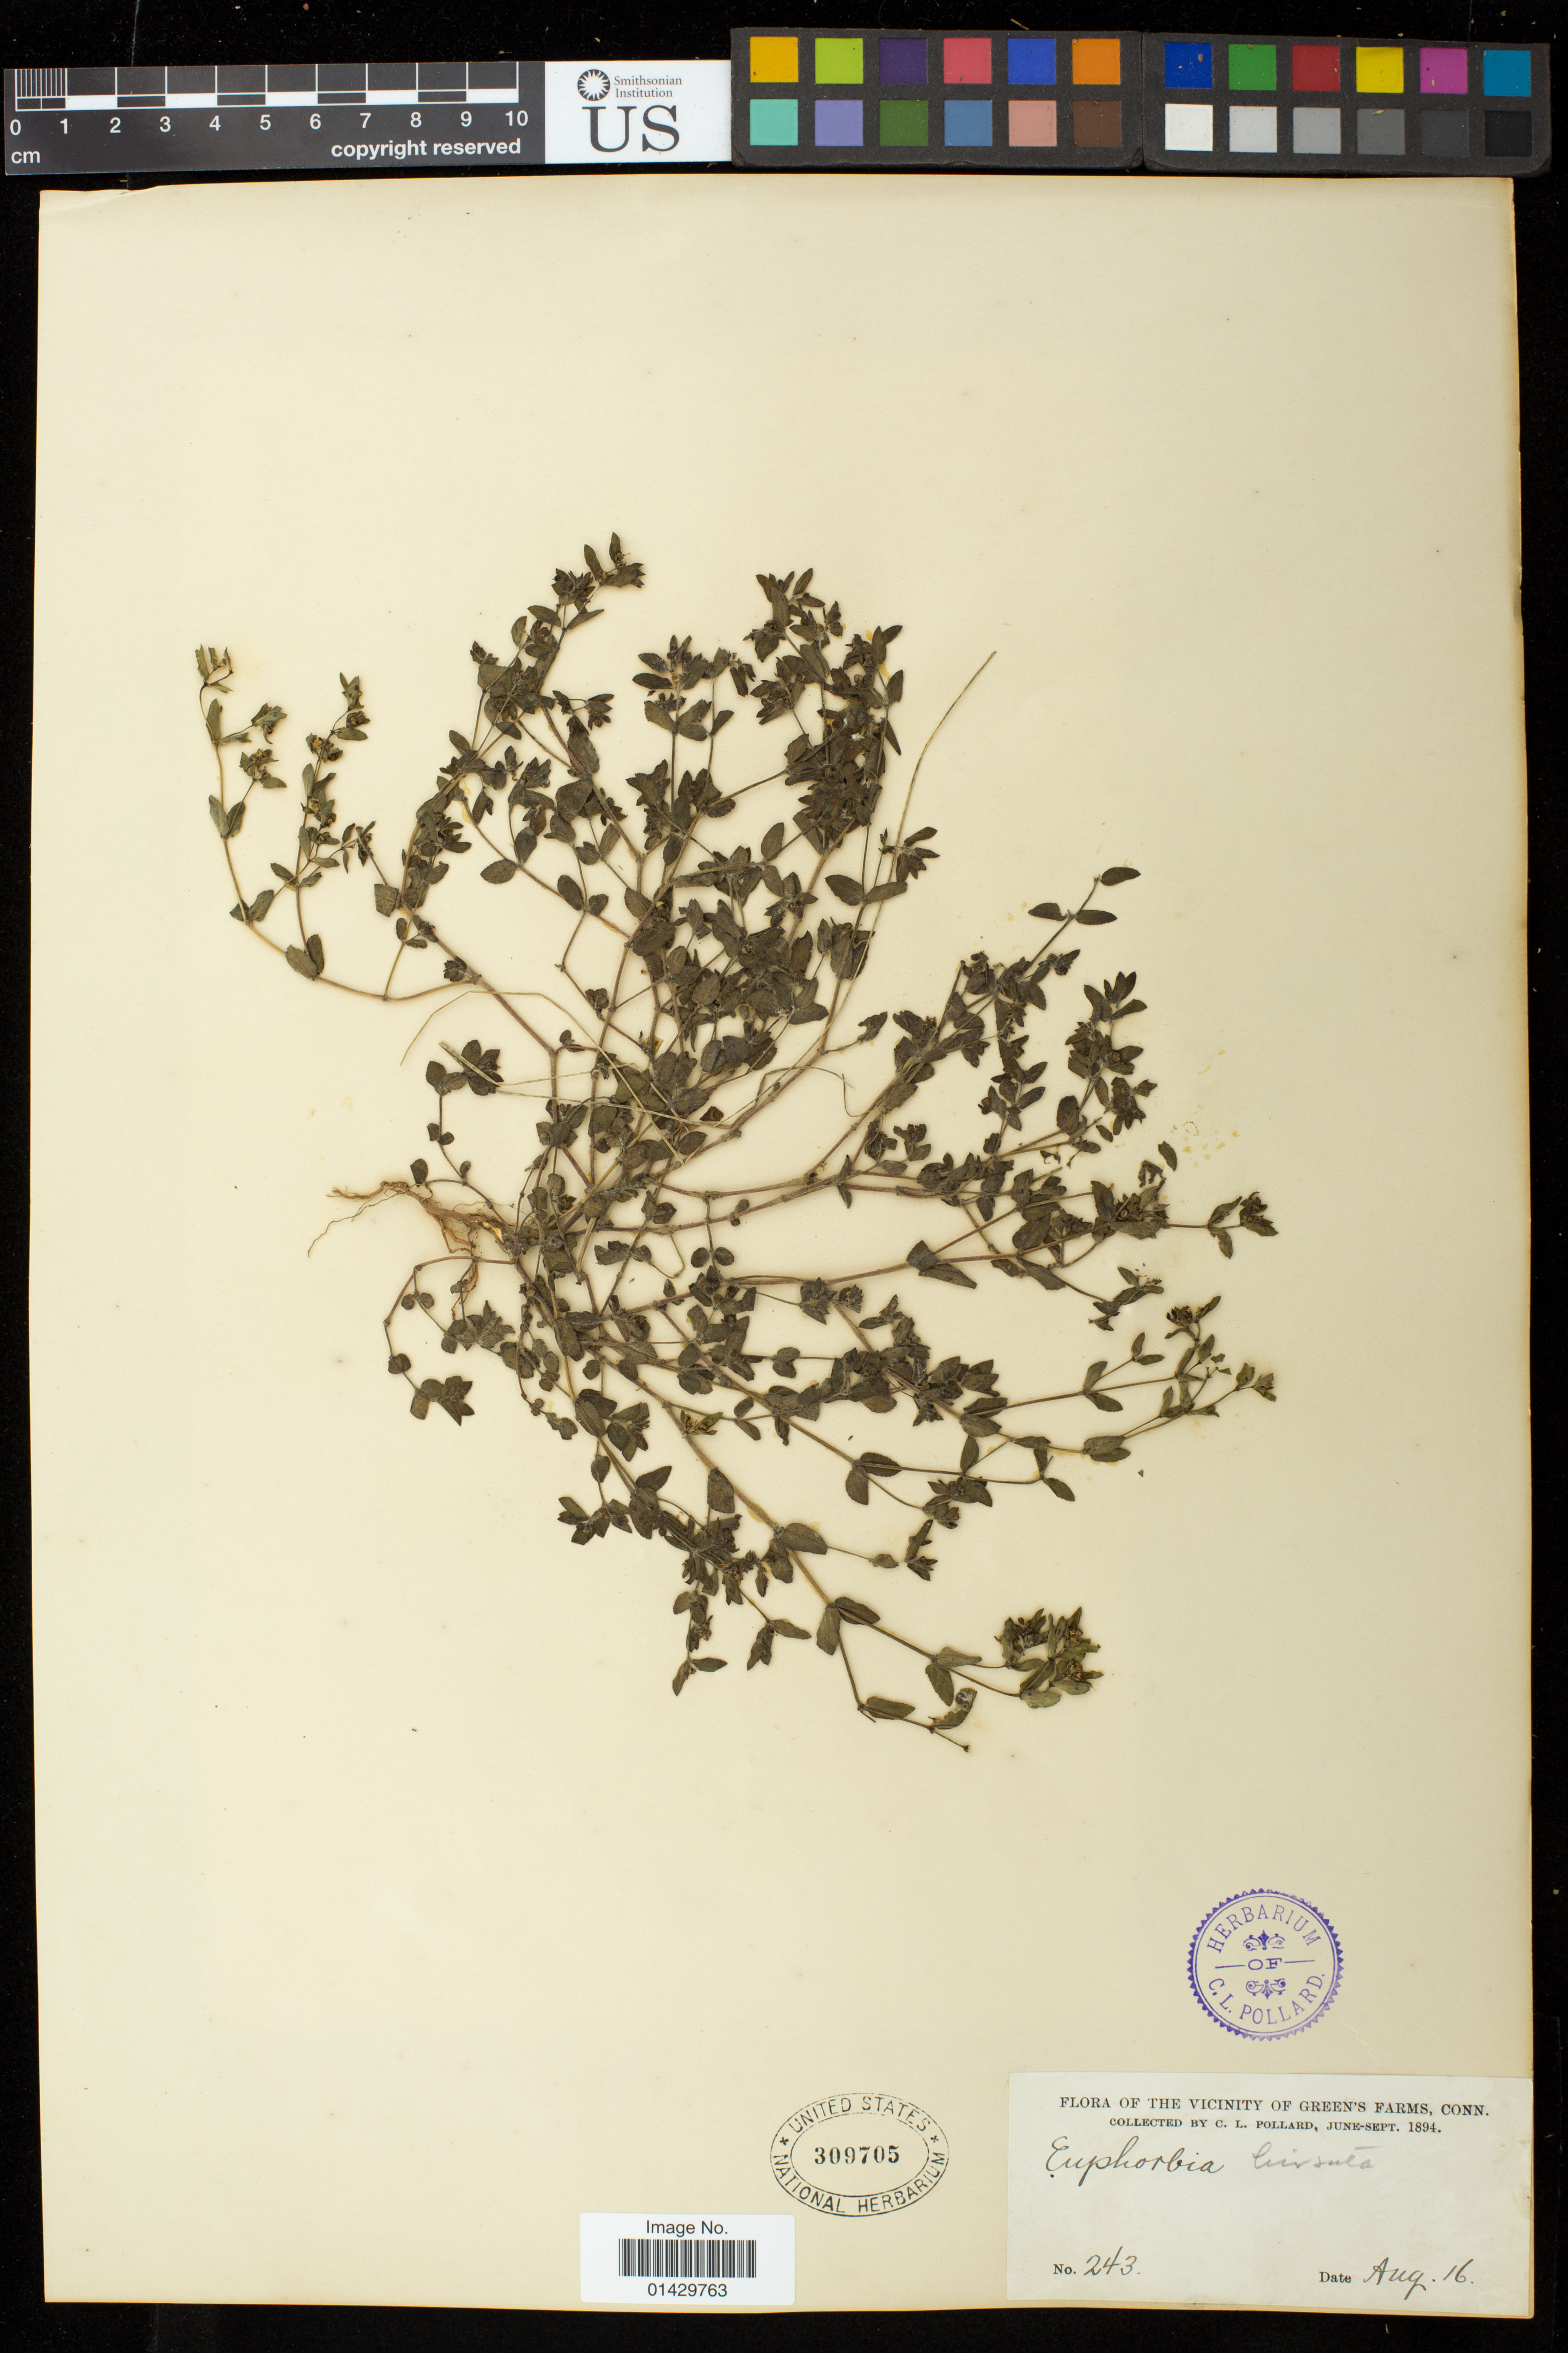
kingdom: Plantae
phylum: Tracheophyta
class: Magnoliopsida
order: Malpighiales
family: Euphorbiaceae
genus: Euphorbia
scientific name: Euphorbia vermiculata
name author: Raf.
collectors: C. L. Pollard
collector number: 243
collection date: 1894-08-16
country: United States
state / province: Connecticut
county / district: Fairfield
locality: Vicinity of Green's Farms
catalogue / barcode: US 309705